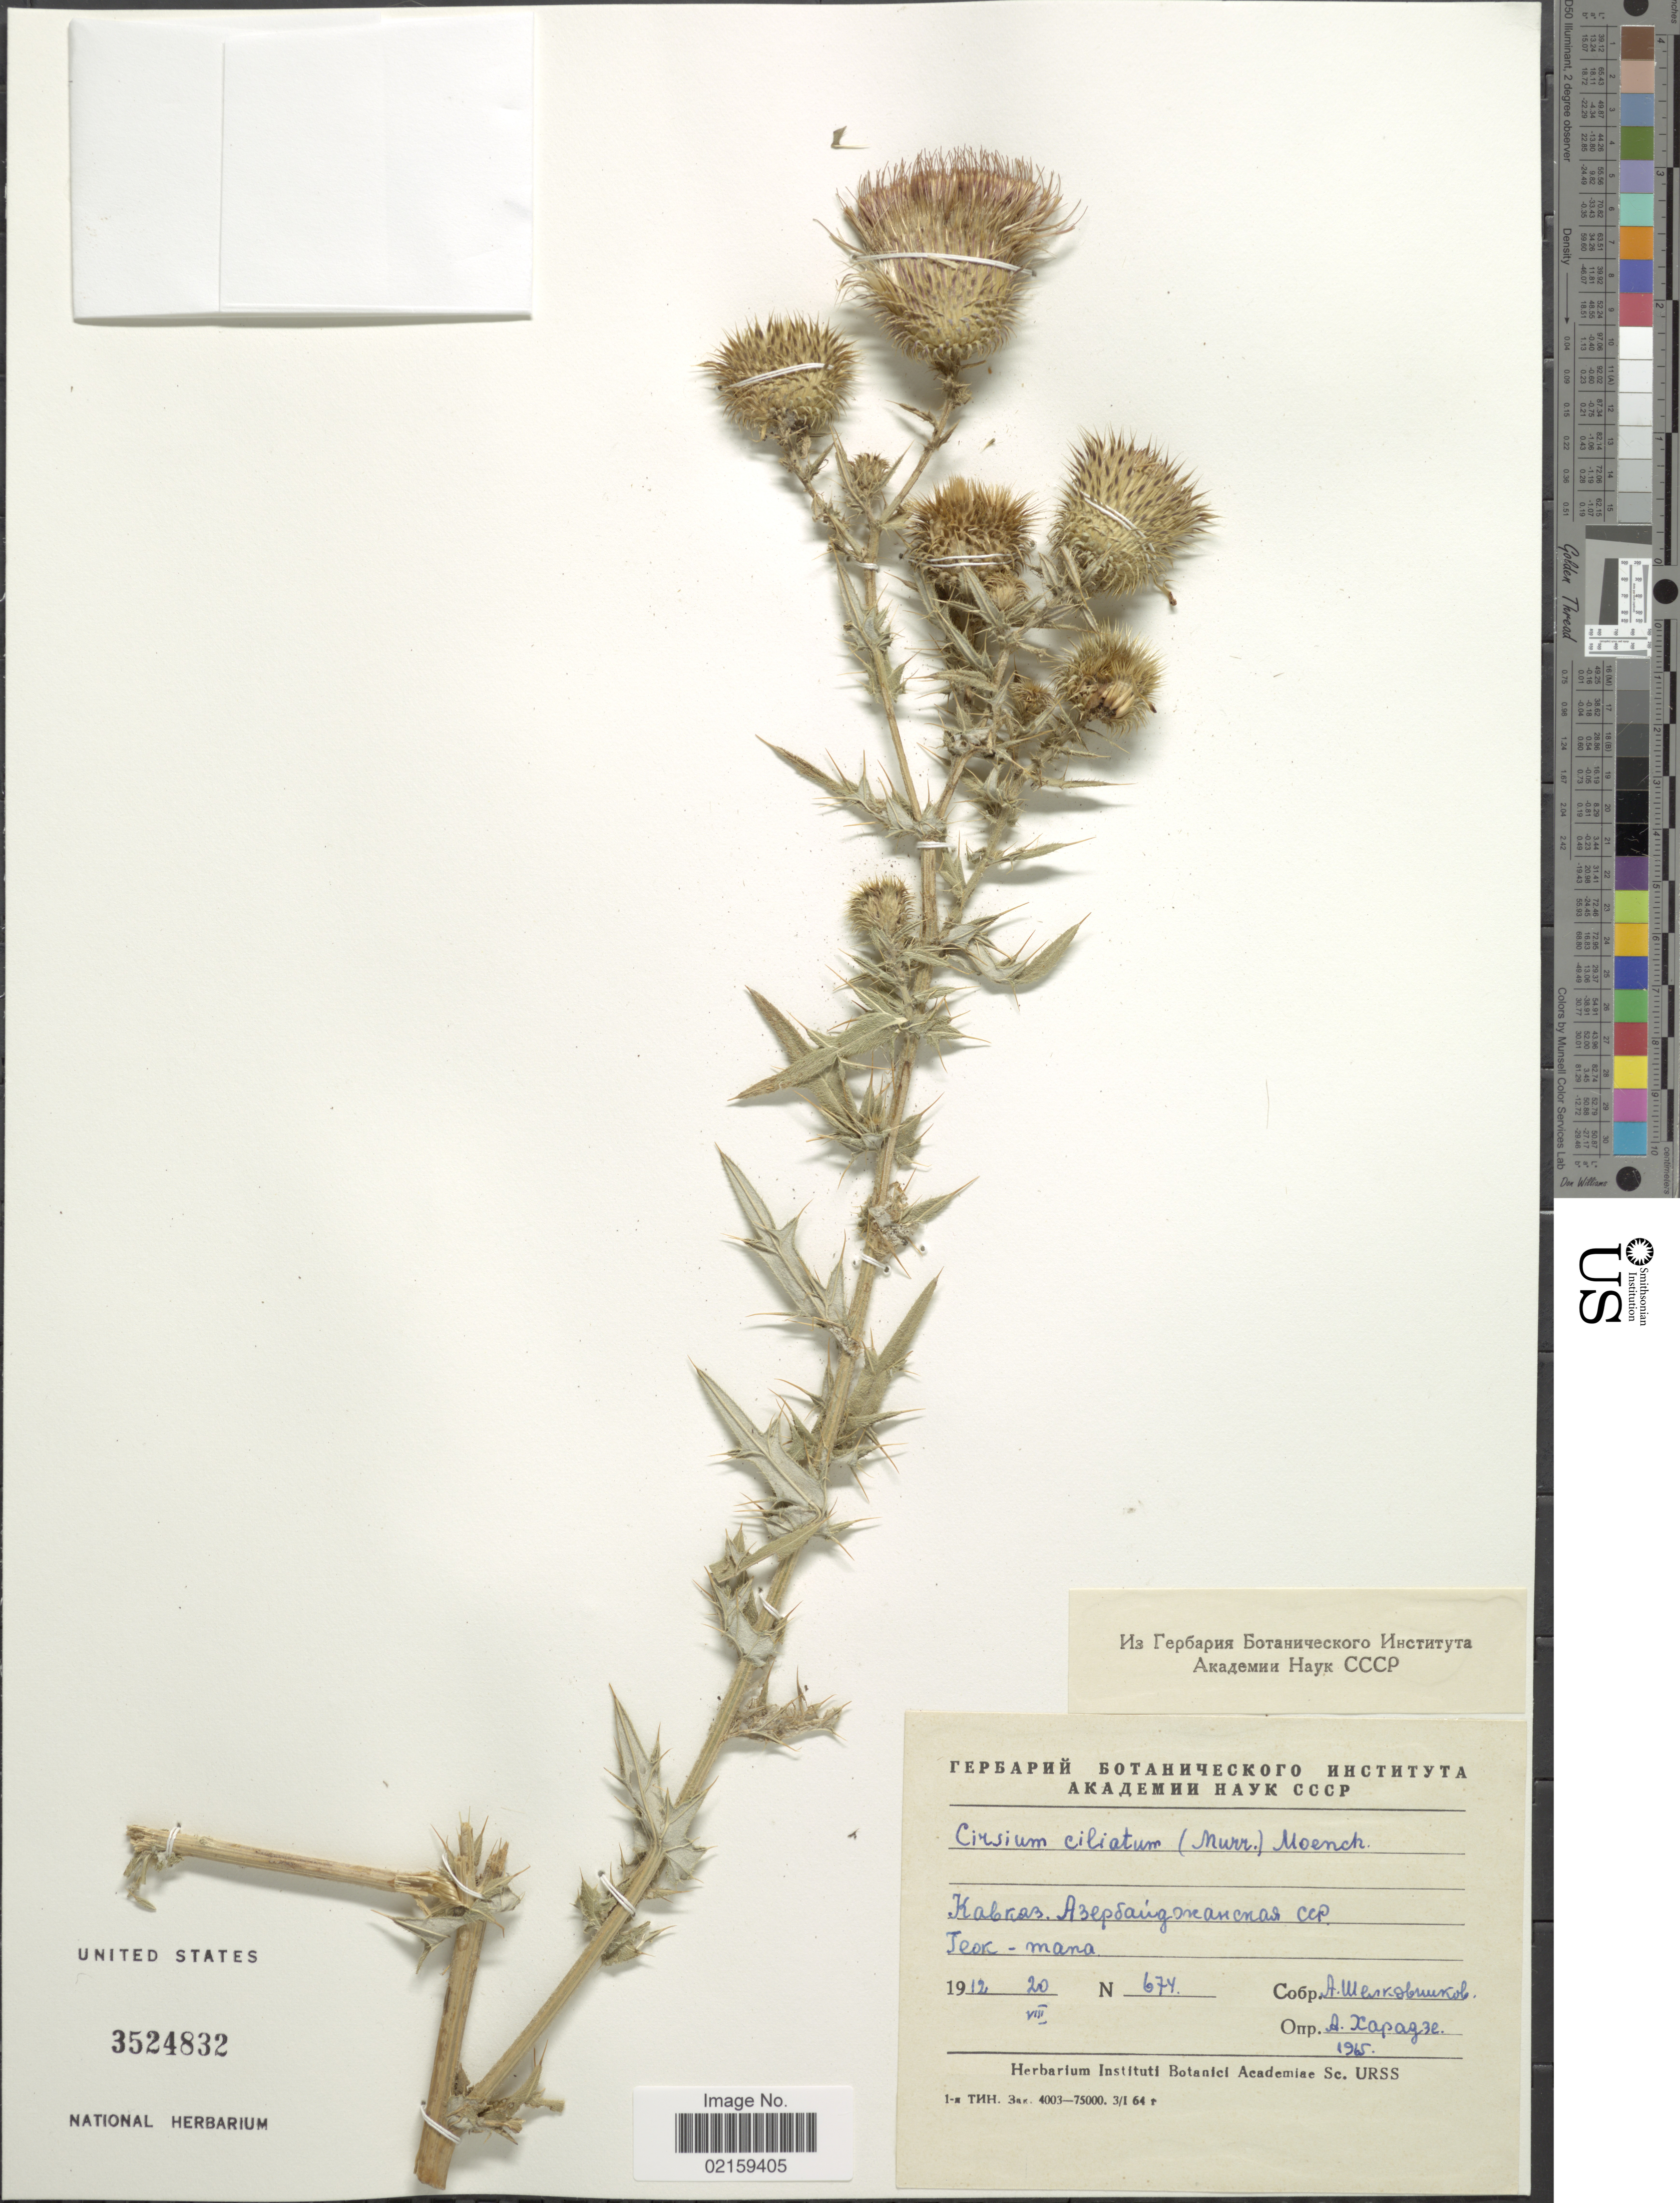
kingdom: Plantae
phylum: Tracheophyta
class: Magnoliopsida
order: Asterales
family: Asteraceae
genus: Cirsium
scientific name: Cirsium ciliatum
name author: (Murray) Moench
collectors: A. Wenkobruukob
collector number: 674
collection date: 1912-08-20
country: Azerbaijan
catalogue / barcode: US 3524832